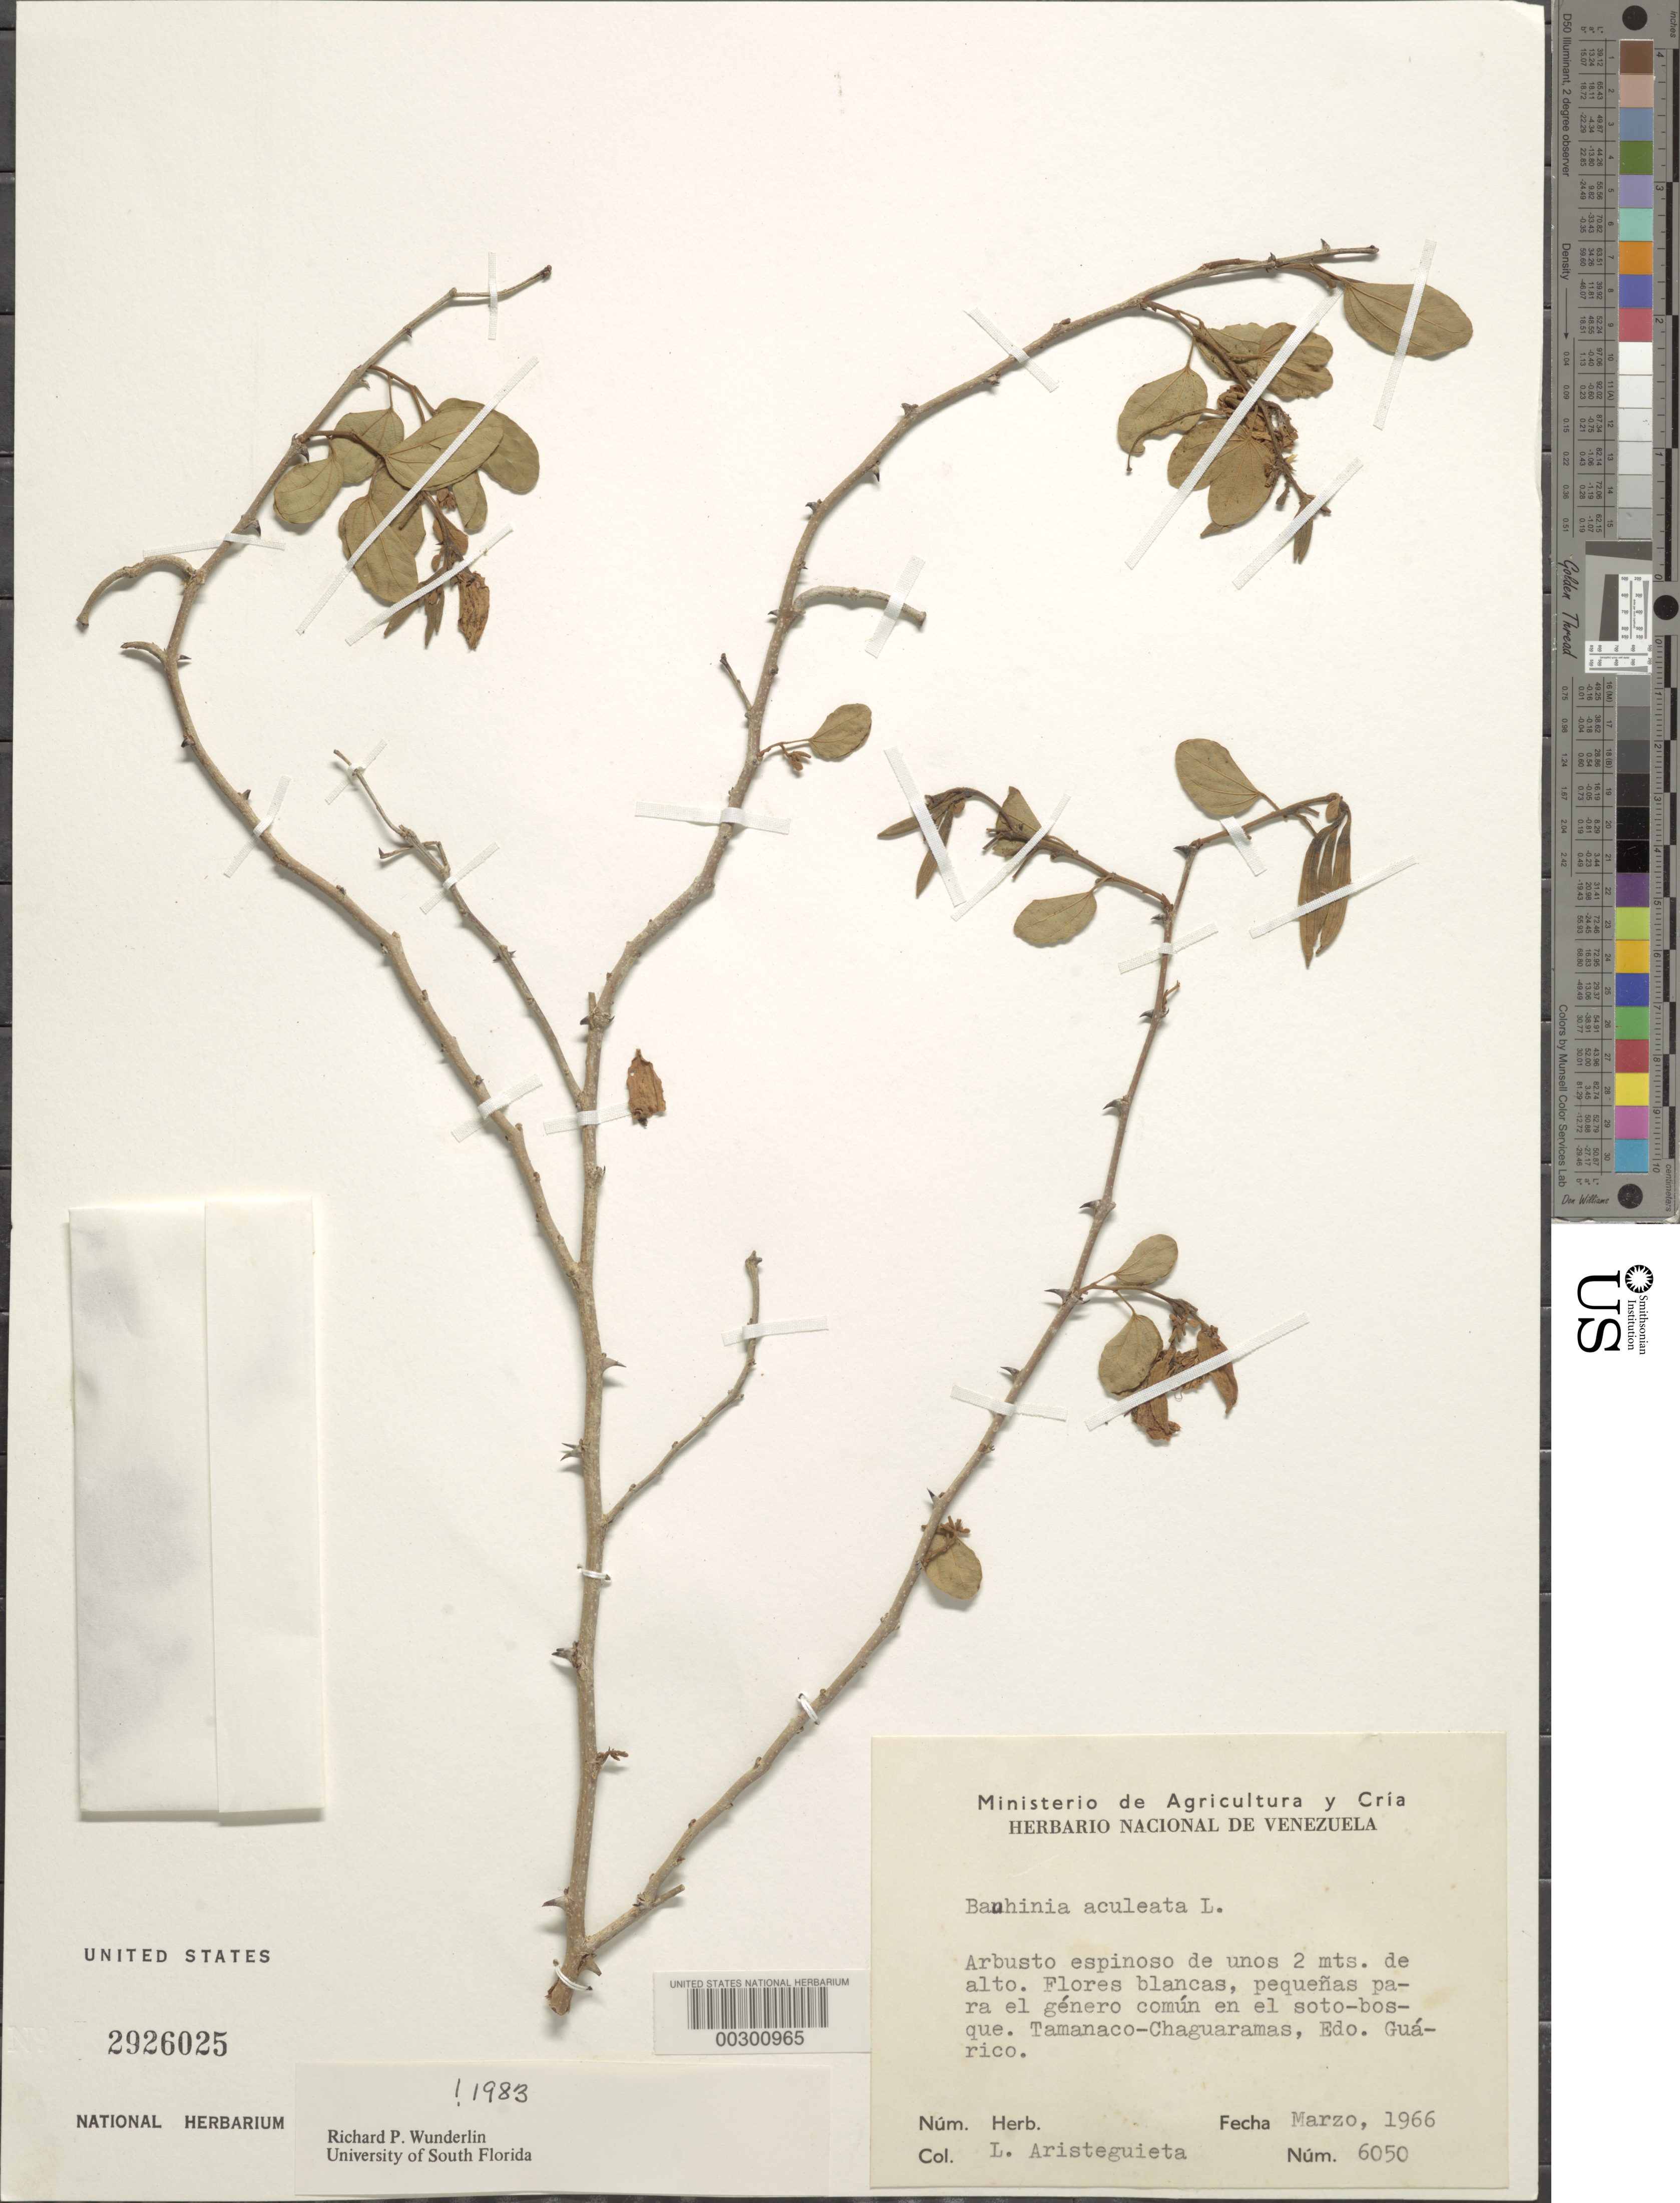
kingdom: Plantae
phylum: Tracheophyta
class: Magnoliopsida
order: Fabales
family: Fabaceae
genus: Bauhinia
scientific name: Bauhinia aculeata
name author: L.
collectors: L. Aristeguieta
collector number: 6050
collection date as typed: Mar 1966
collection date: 1966-03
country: Venezuela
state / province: Guárico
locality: Tamanaco-chaguaramas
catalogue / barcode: US 2926025